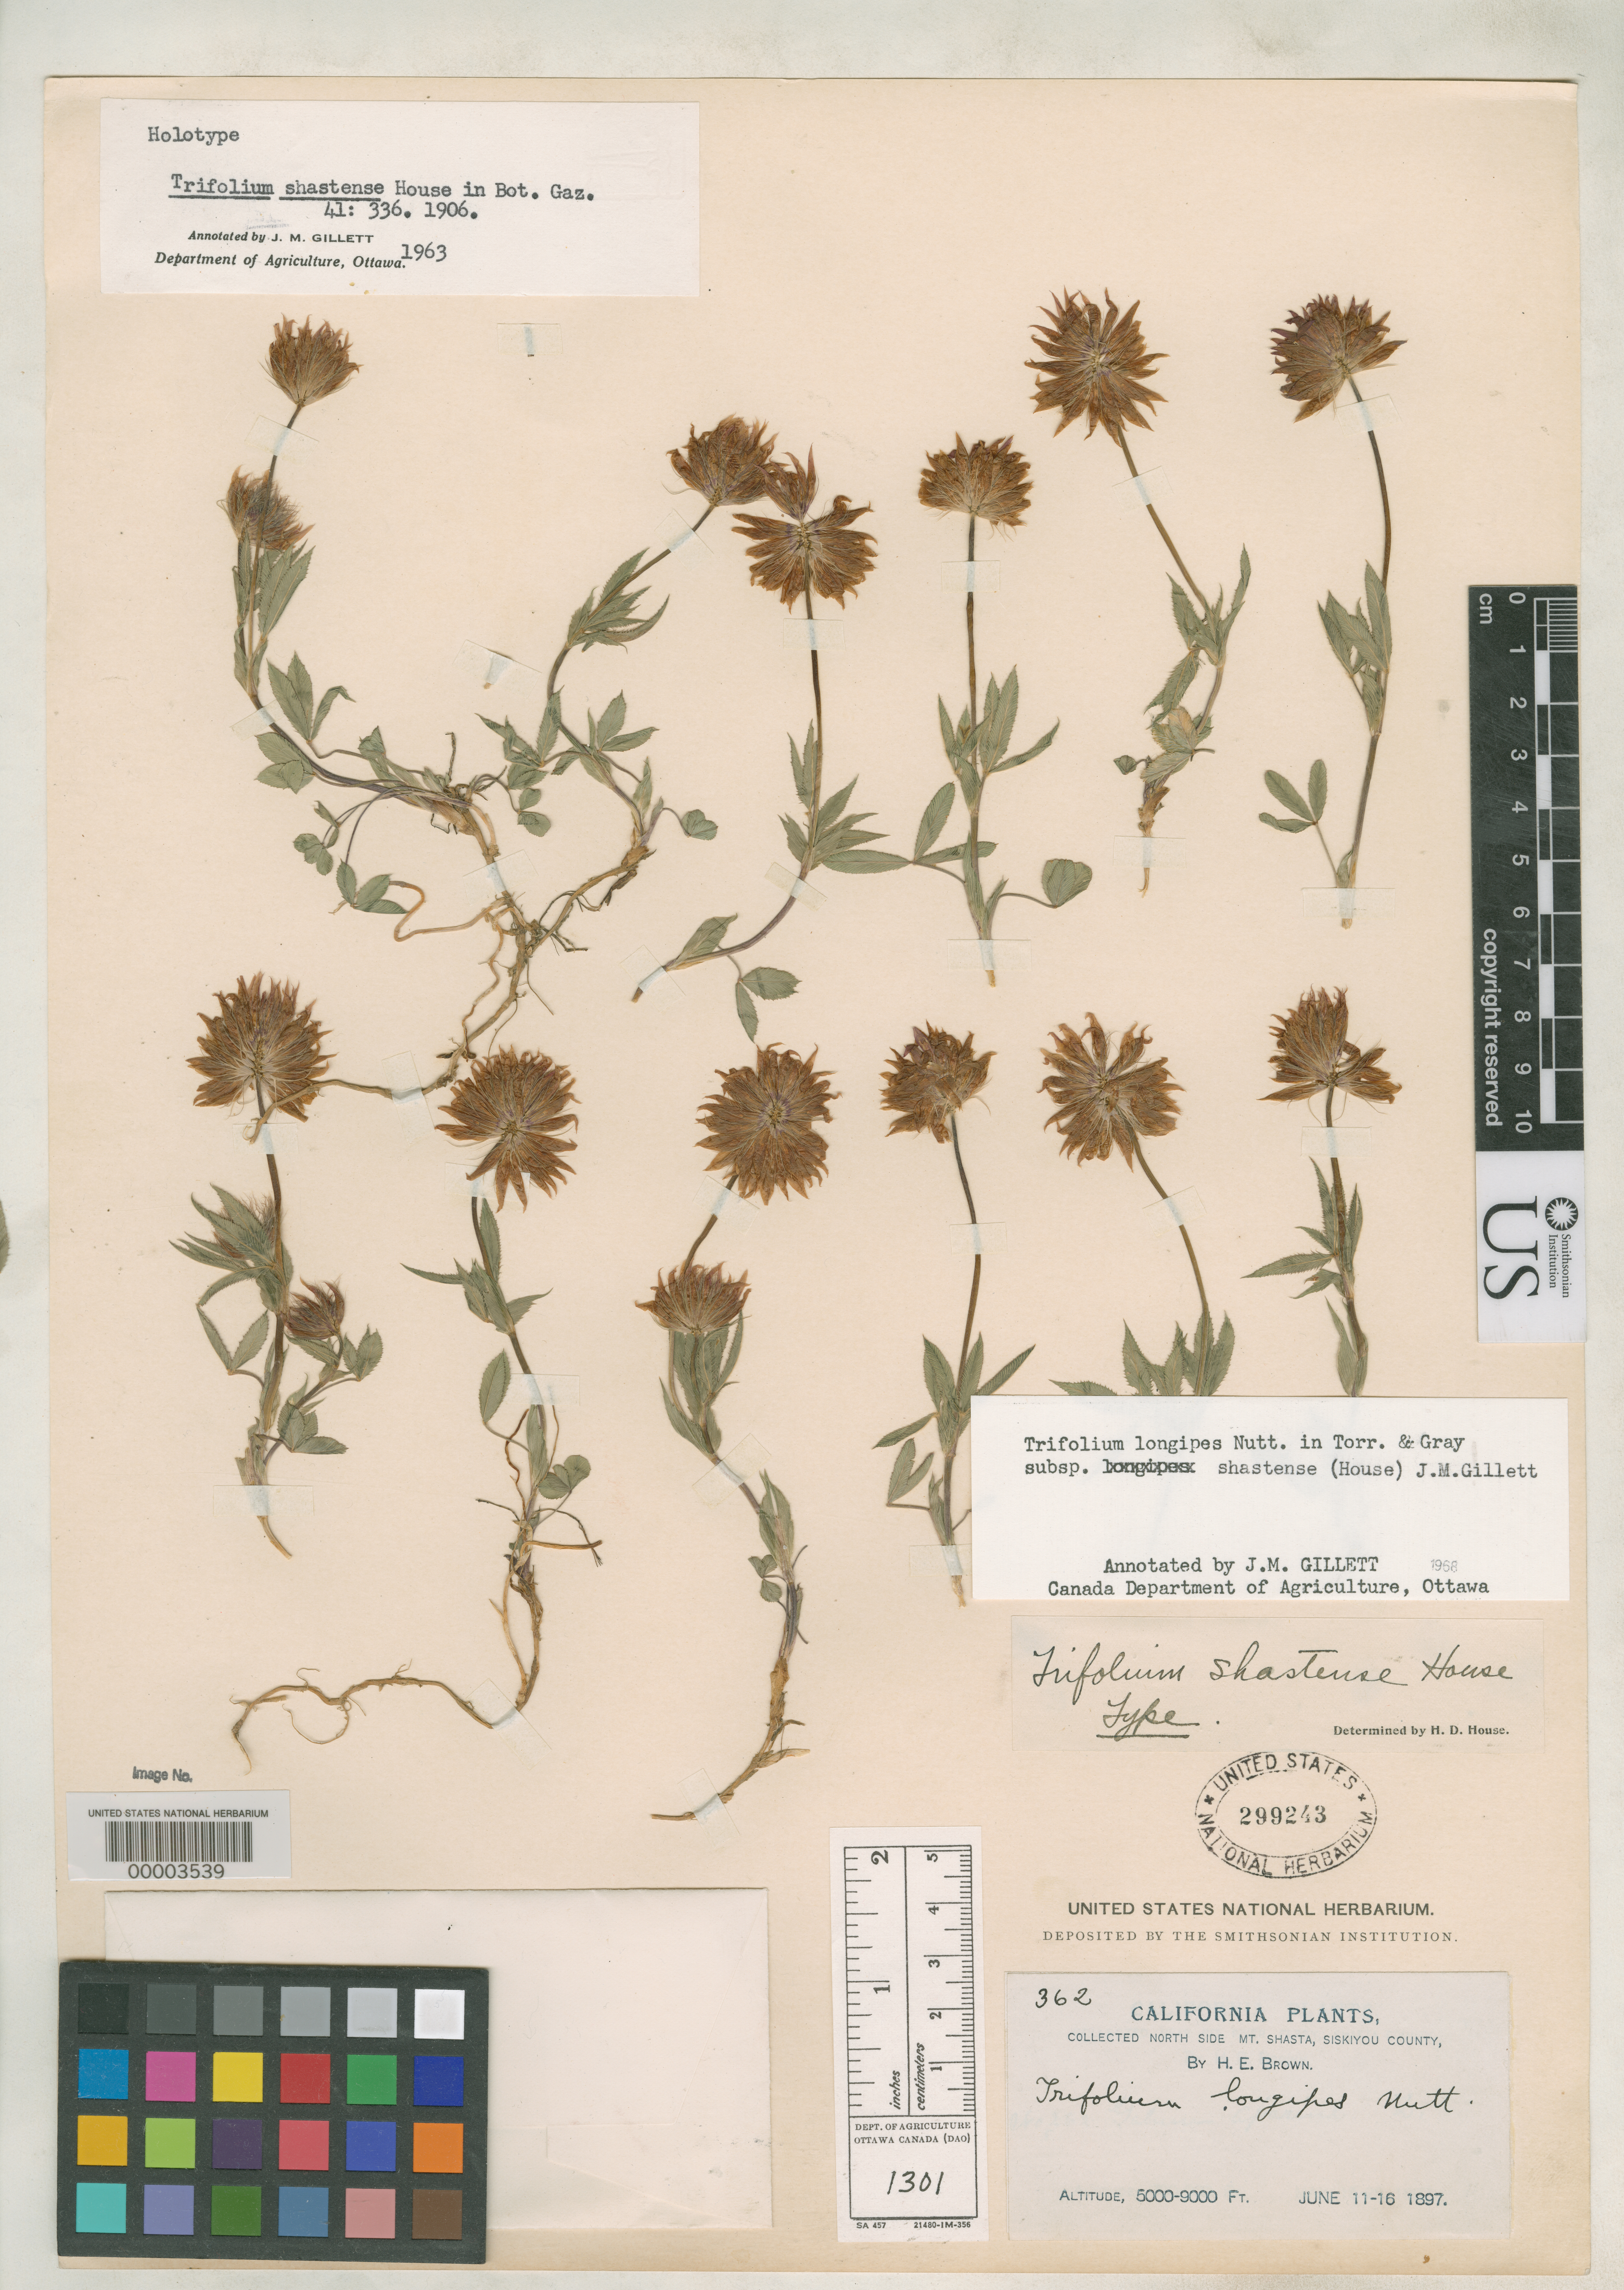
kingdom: Plantae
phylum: Tracheophyta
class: Magnoliopsida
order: Fabales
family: Fabaceae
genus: Trifolium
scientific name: Trifolium shastense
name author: House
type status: Holotype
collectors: H. E. Brown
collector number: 362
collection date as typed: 11 Jul 1897 to 16 Jul 1897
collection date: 1897-07-11/1897-07-16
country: United States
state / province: California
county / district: Siskiyou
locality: N side of Mt. Shasta.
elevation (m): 1500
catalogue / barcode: US 299243